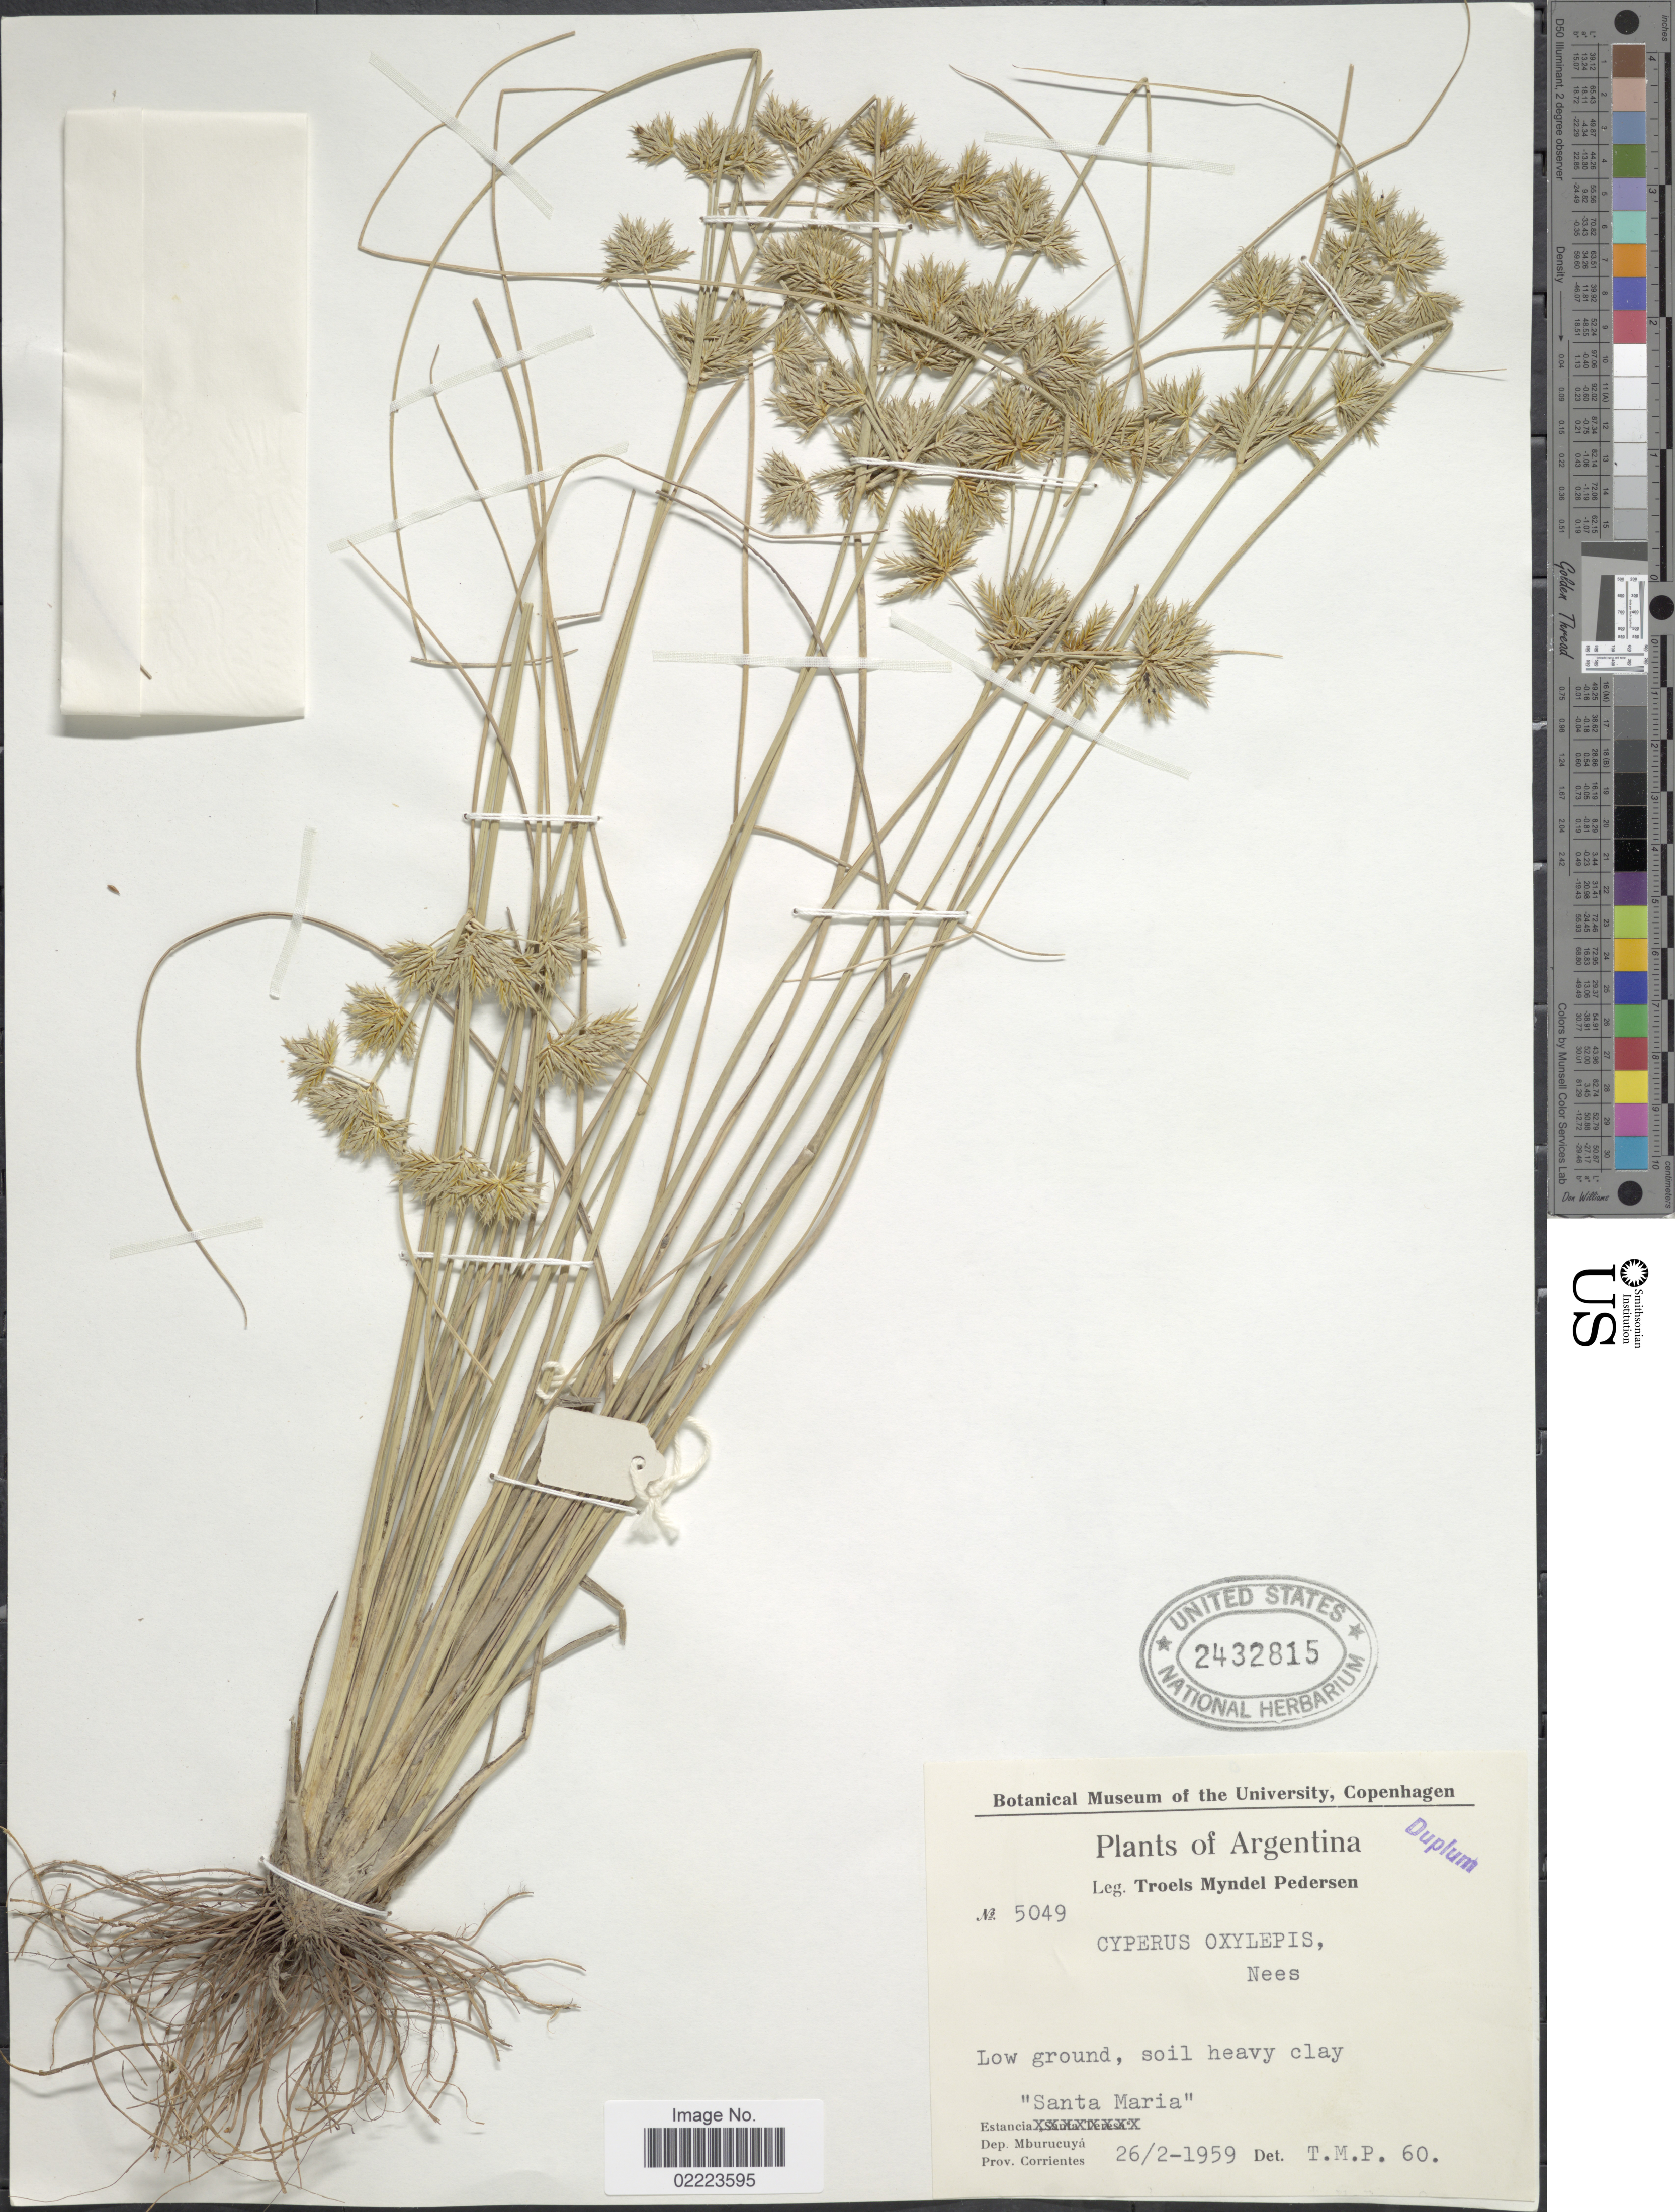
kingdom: Plantae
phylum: Tracheophyta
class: Liliopsida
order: Poales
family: Cyperaceae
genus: Cyperus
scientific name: Cyperus oxylepis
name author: Nees ex Steud.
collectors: T. Pederson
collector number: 5049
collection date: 1959-02-26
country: Argentina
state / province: Corrientes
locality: Estancia "Santa Maria". Dep. Mburucuya.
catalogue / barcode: US 2432815